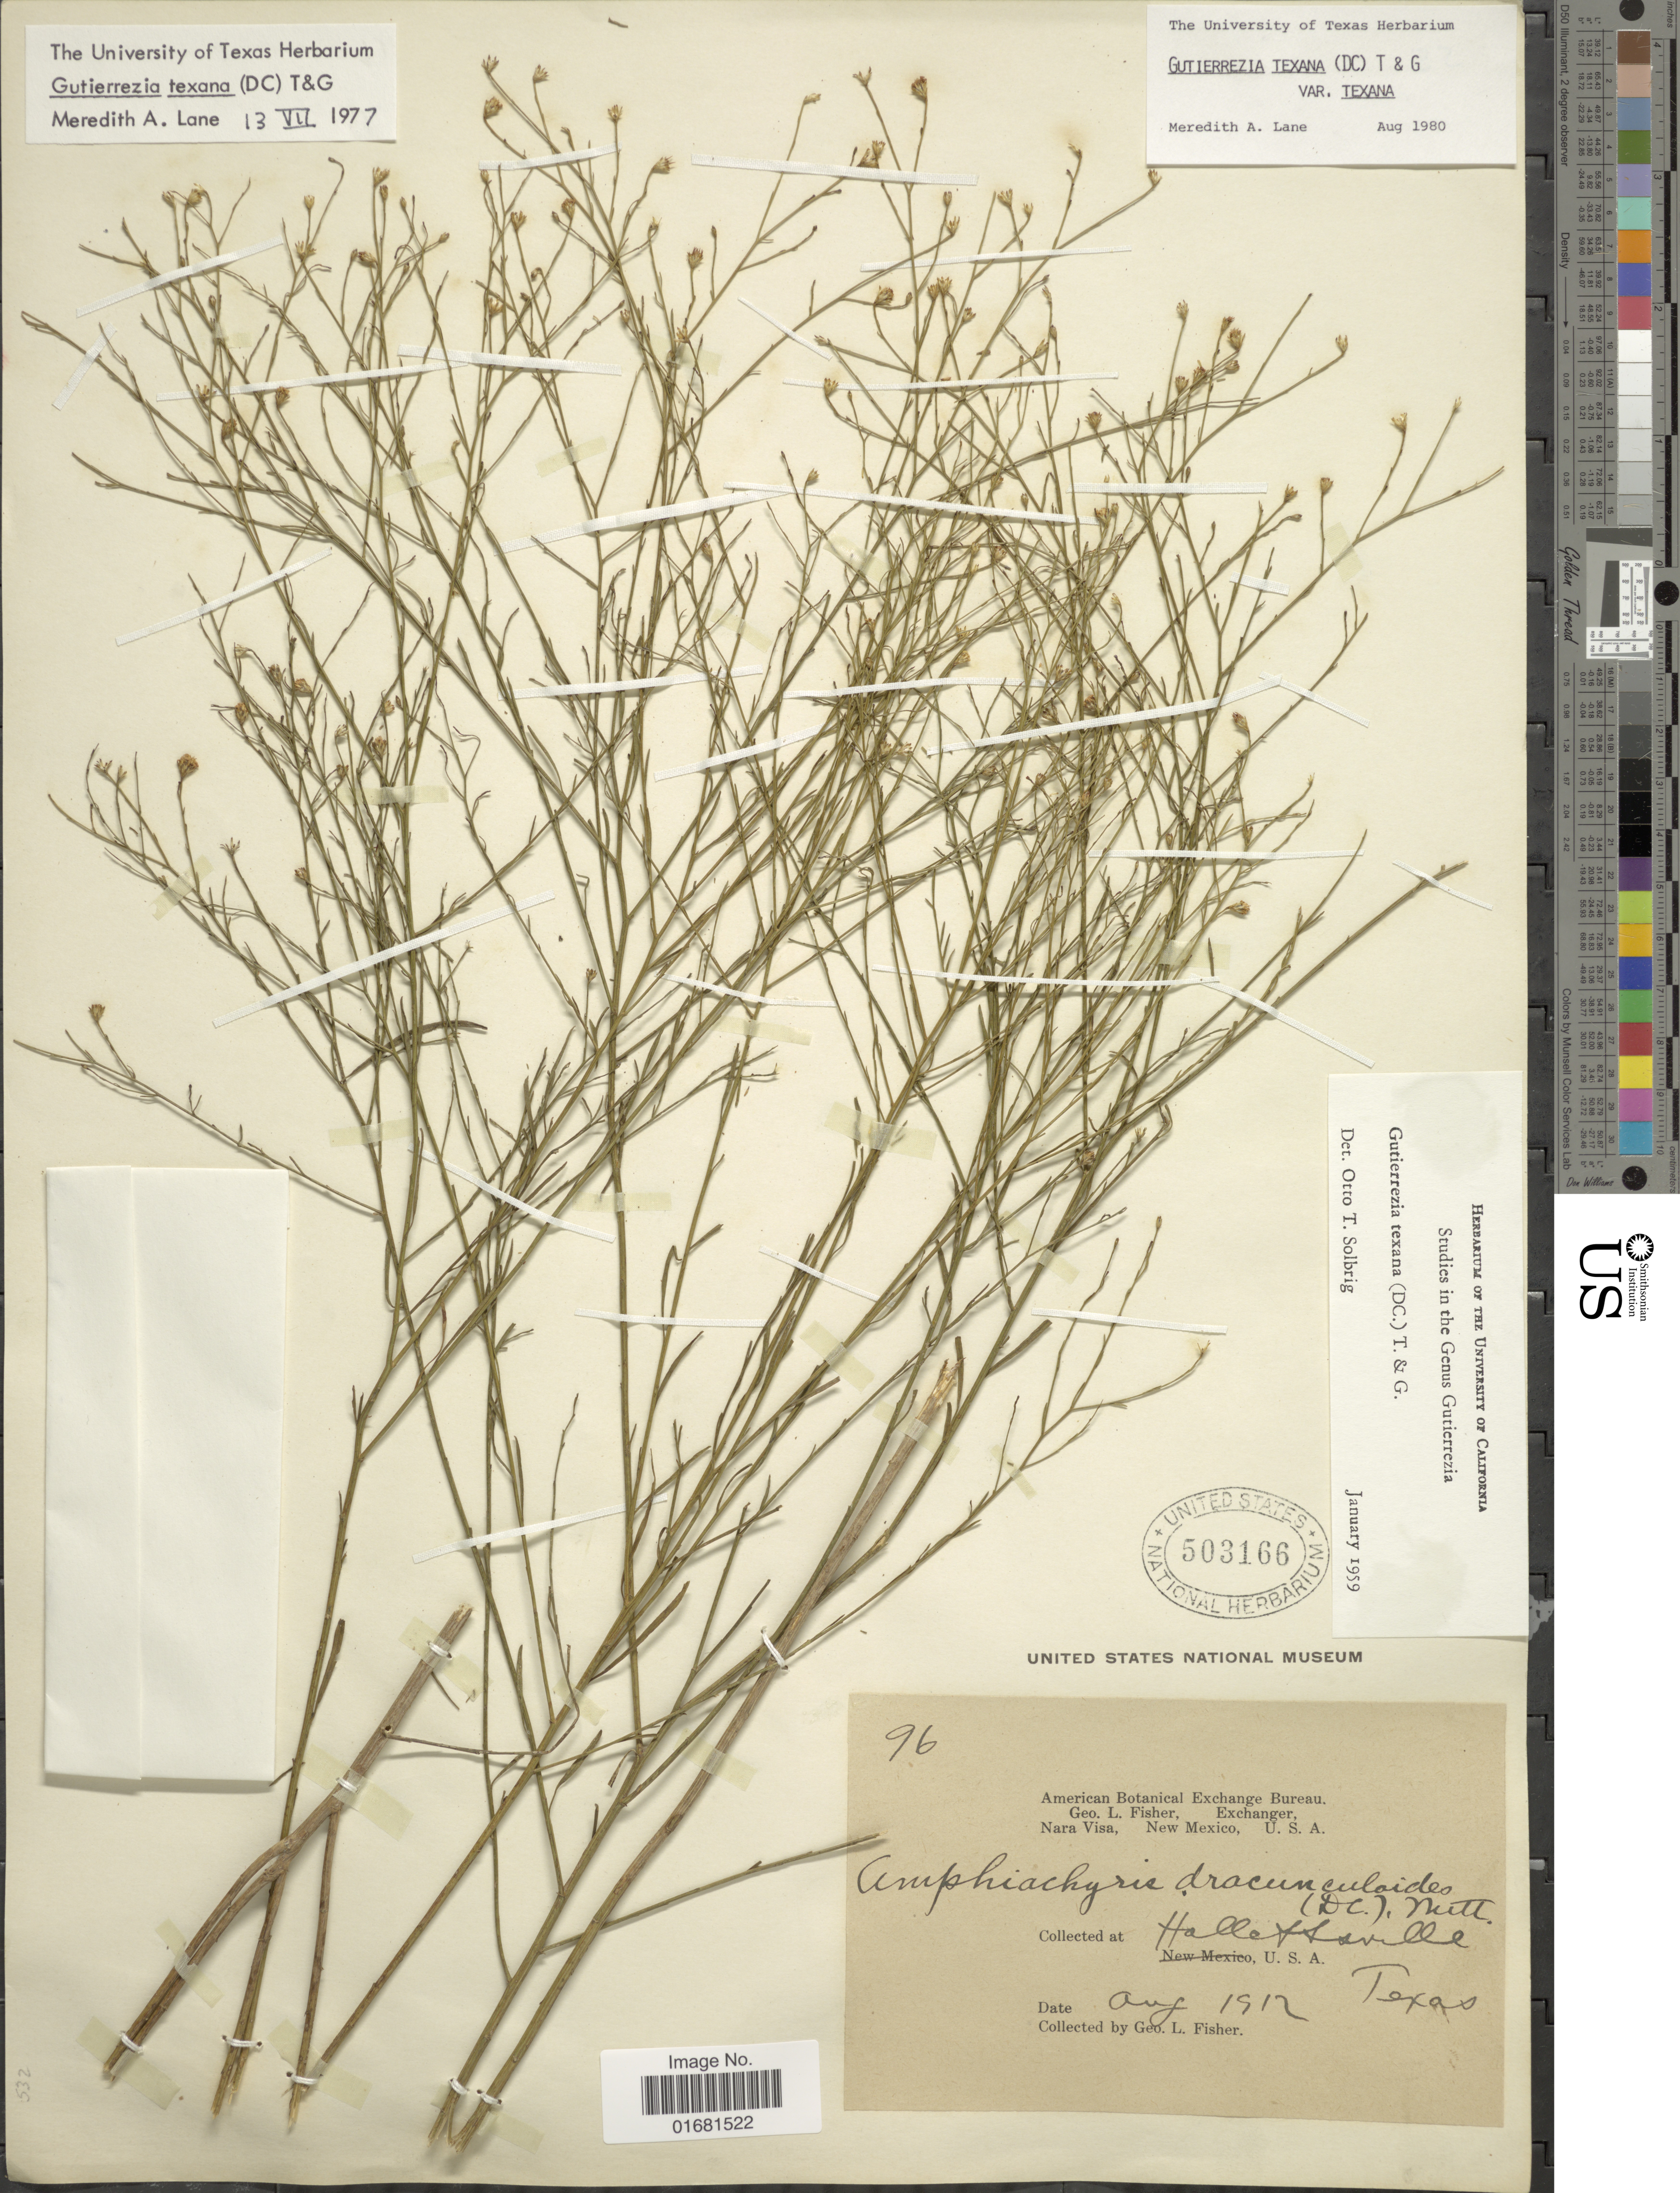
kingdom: Plantae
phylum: Tracheophyta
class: Magnoliopsida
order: Asterales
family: Asteraceae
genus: Gutierrezia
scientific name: Gutierrezia texana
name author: (DC.) Torr. & A. Gray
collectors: G. L. Fisher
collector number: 96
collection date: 1912-08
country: United States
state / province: Texas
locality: Halletanville. U. S. A. Texas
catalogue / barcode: US 503166